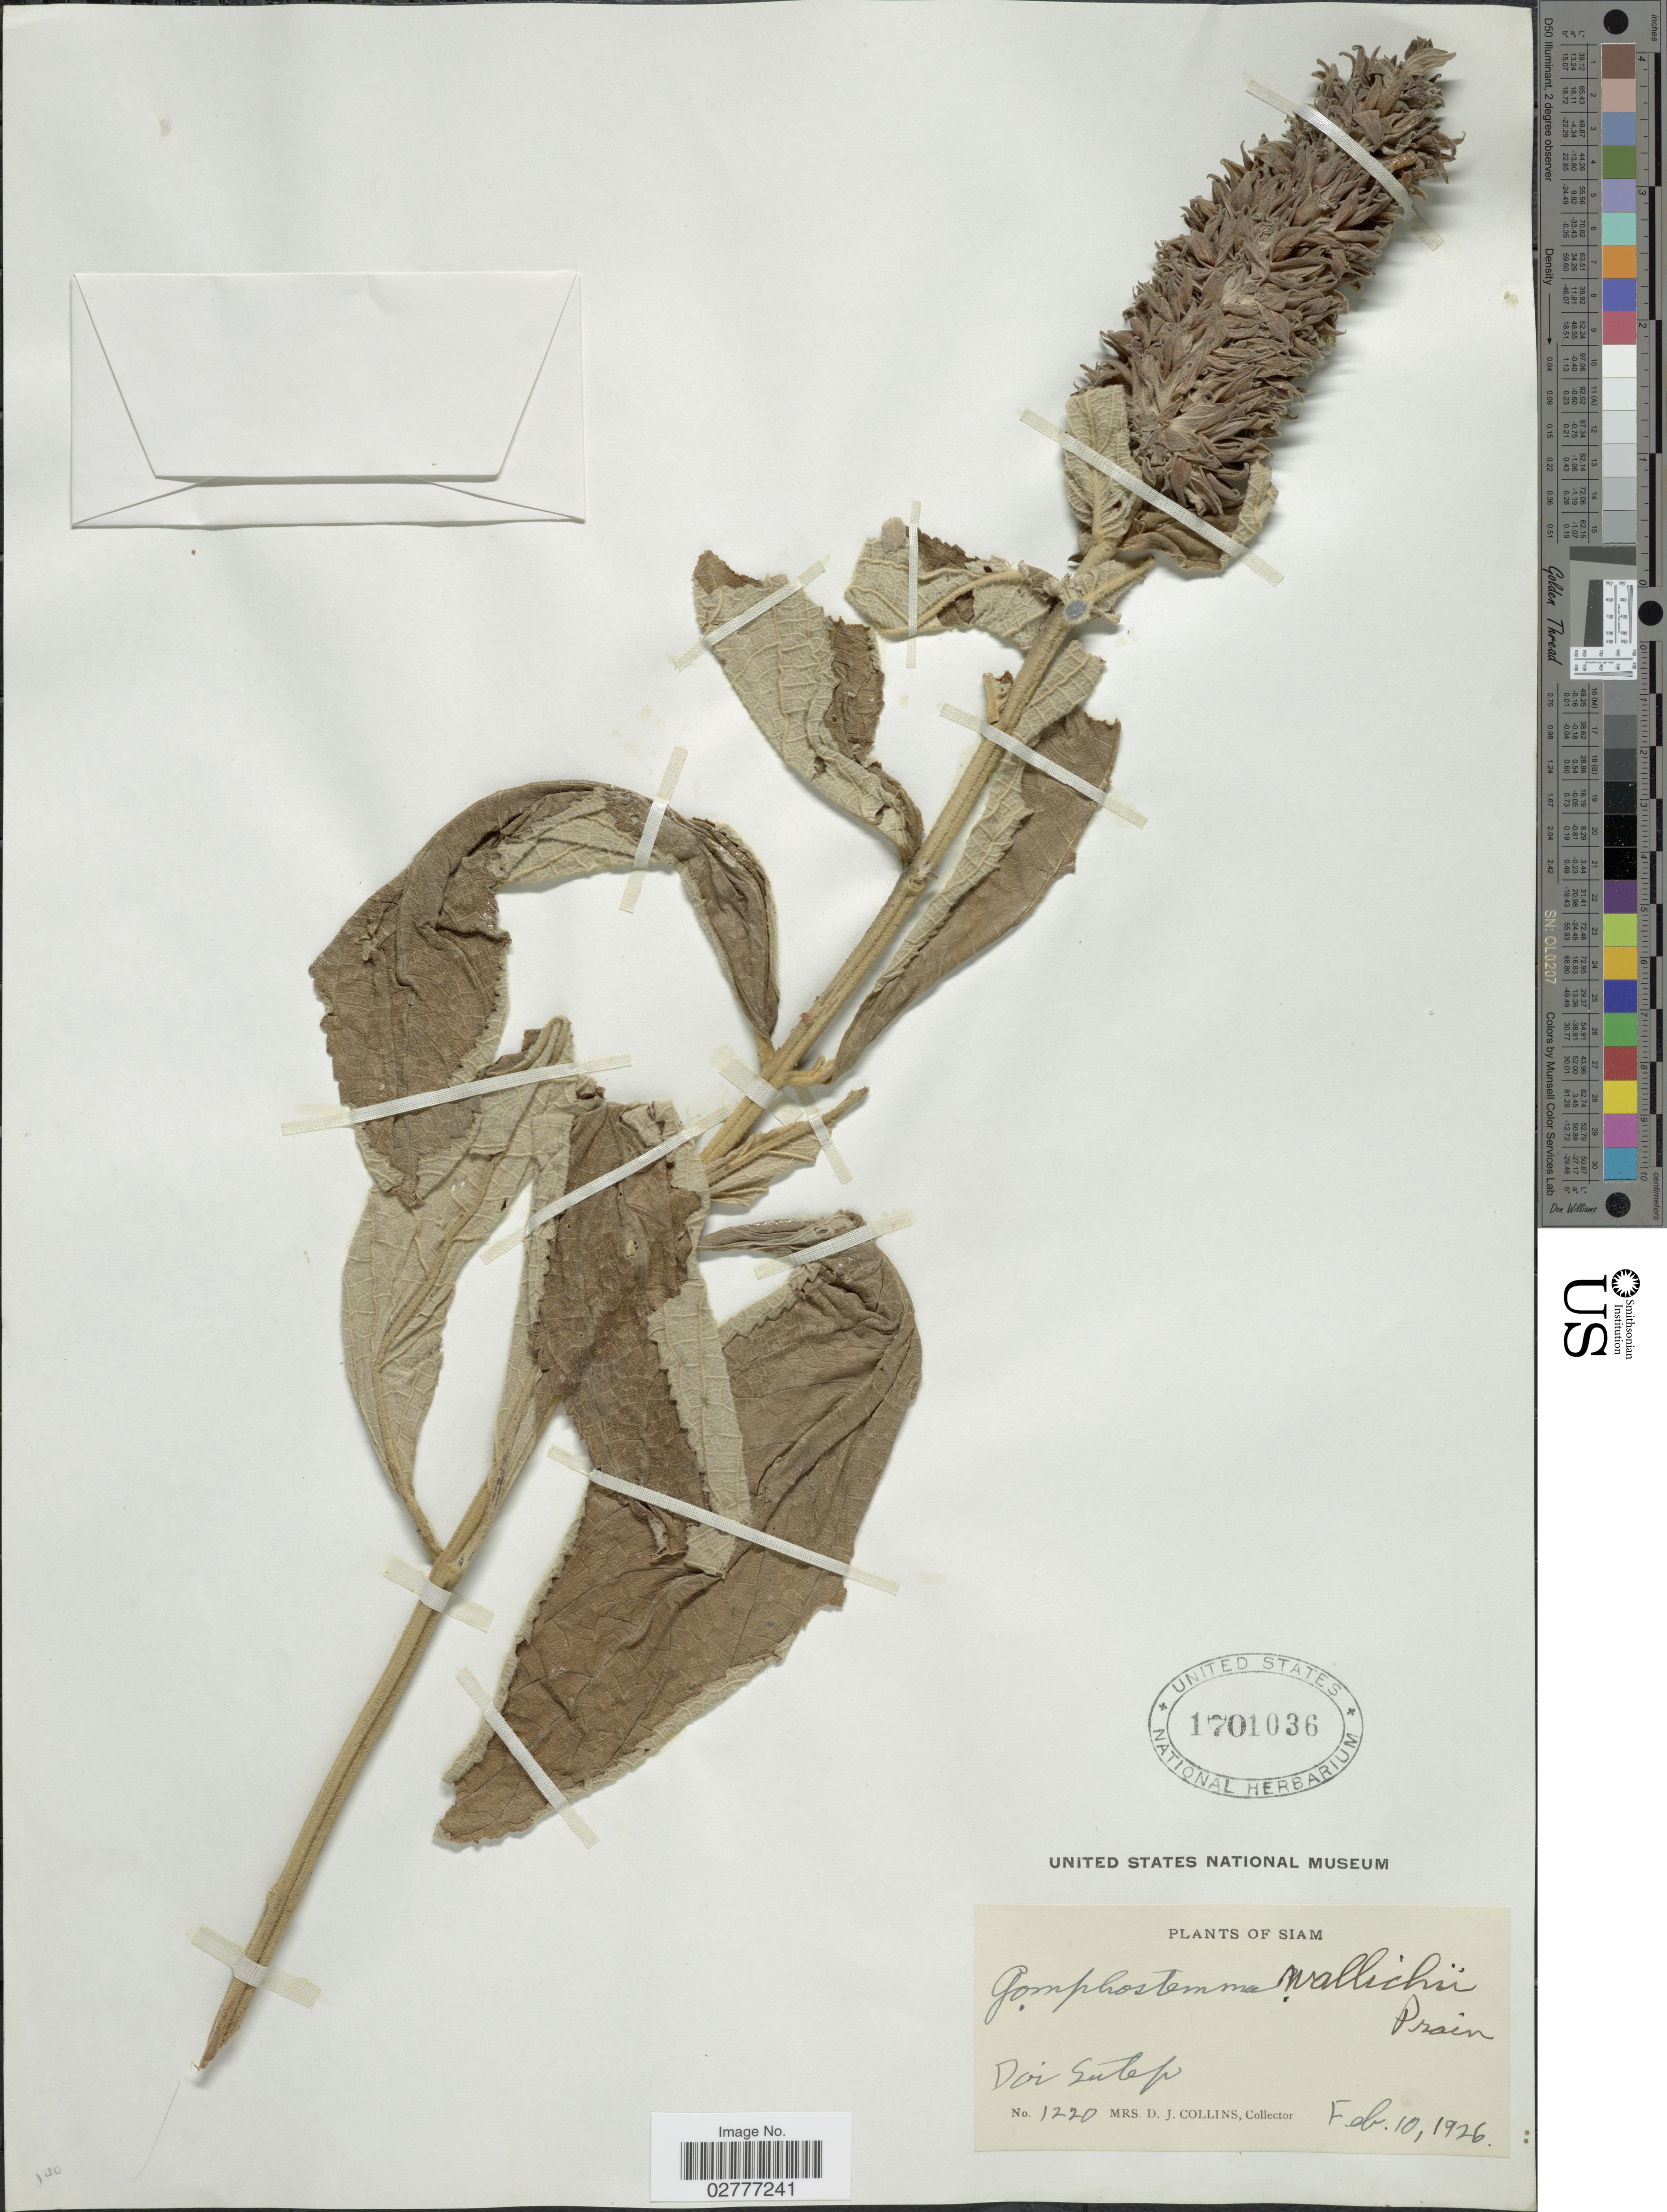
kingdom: Plantae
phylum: Tracheophyta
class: Magnoliopsida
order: Lamiales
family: Lamiaceae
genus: Gomphostemma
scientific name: Gomphostemma wallichii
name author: Prain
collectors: Mrs. D. J. Collins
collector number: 1220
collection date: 1926-02-10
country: Thailand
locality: Siam. Doi Sutep.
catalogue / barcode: US 1701036